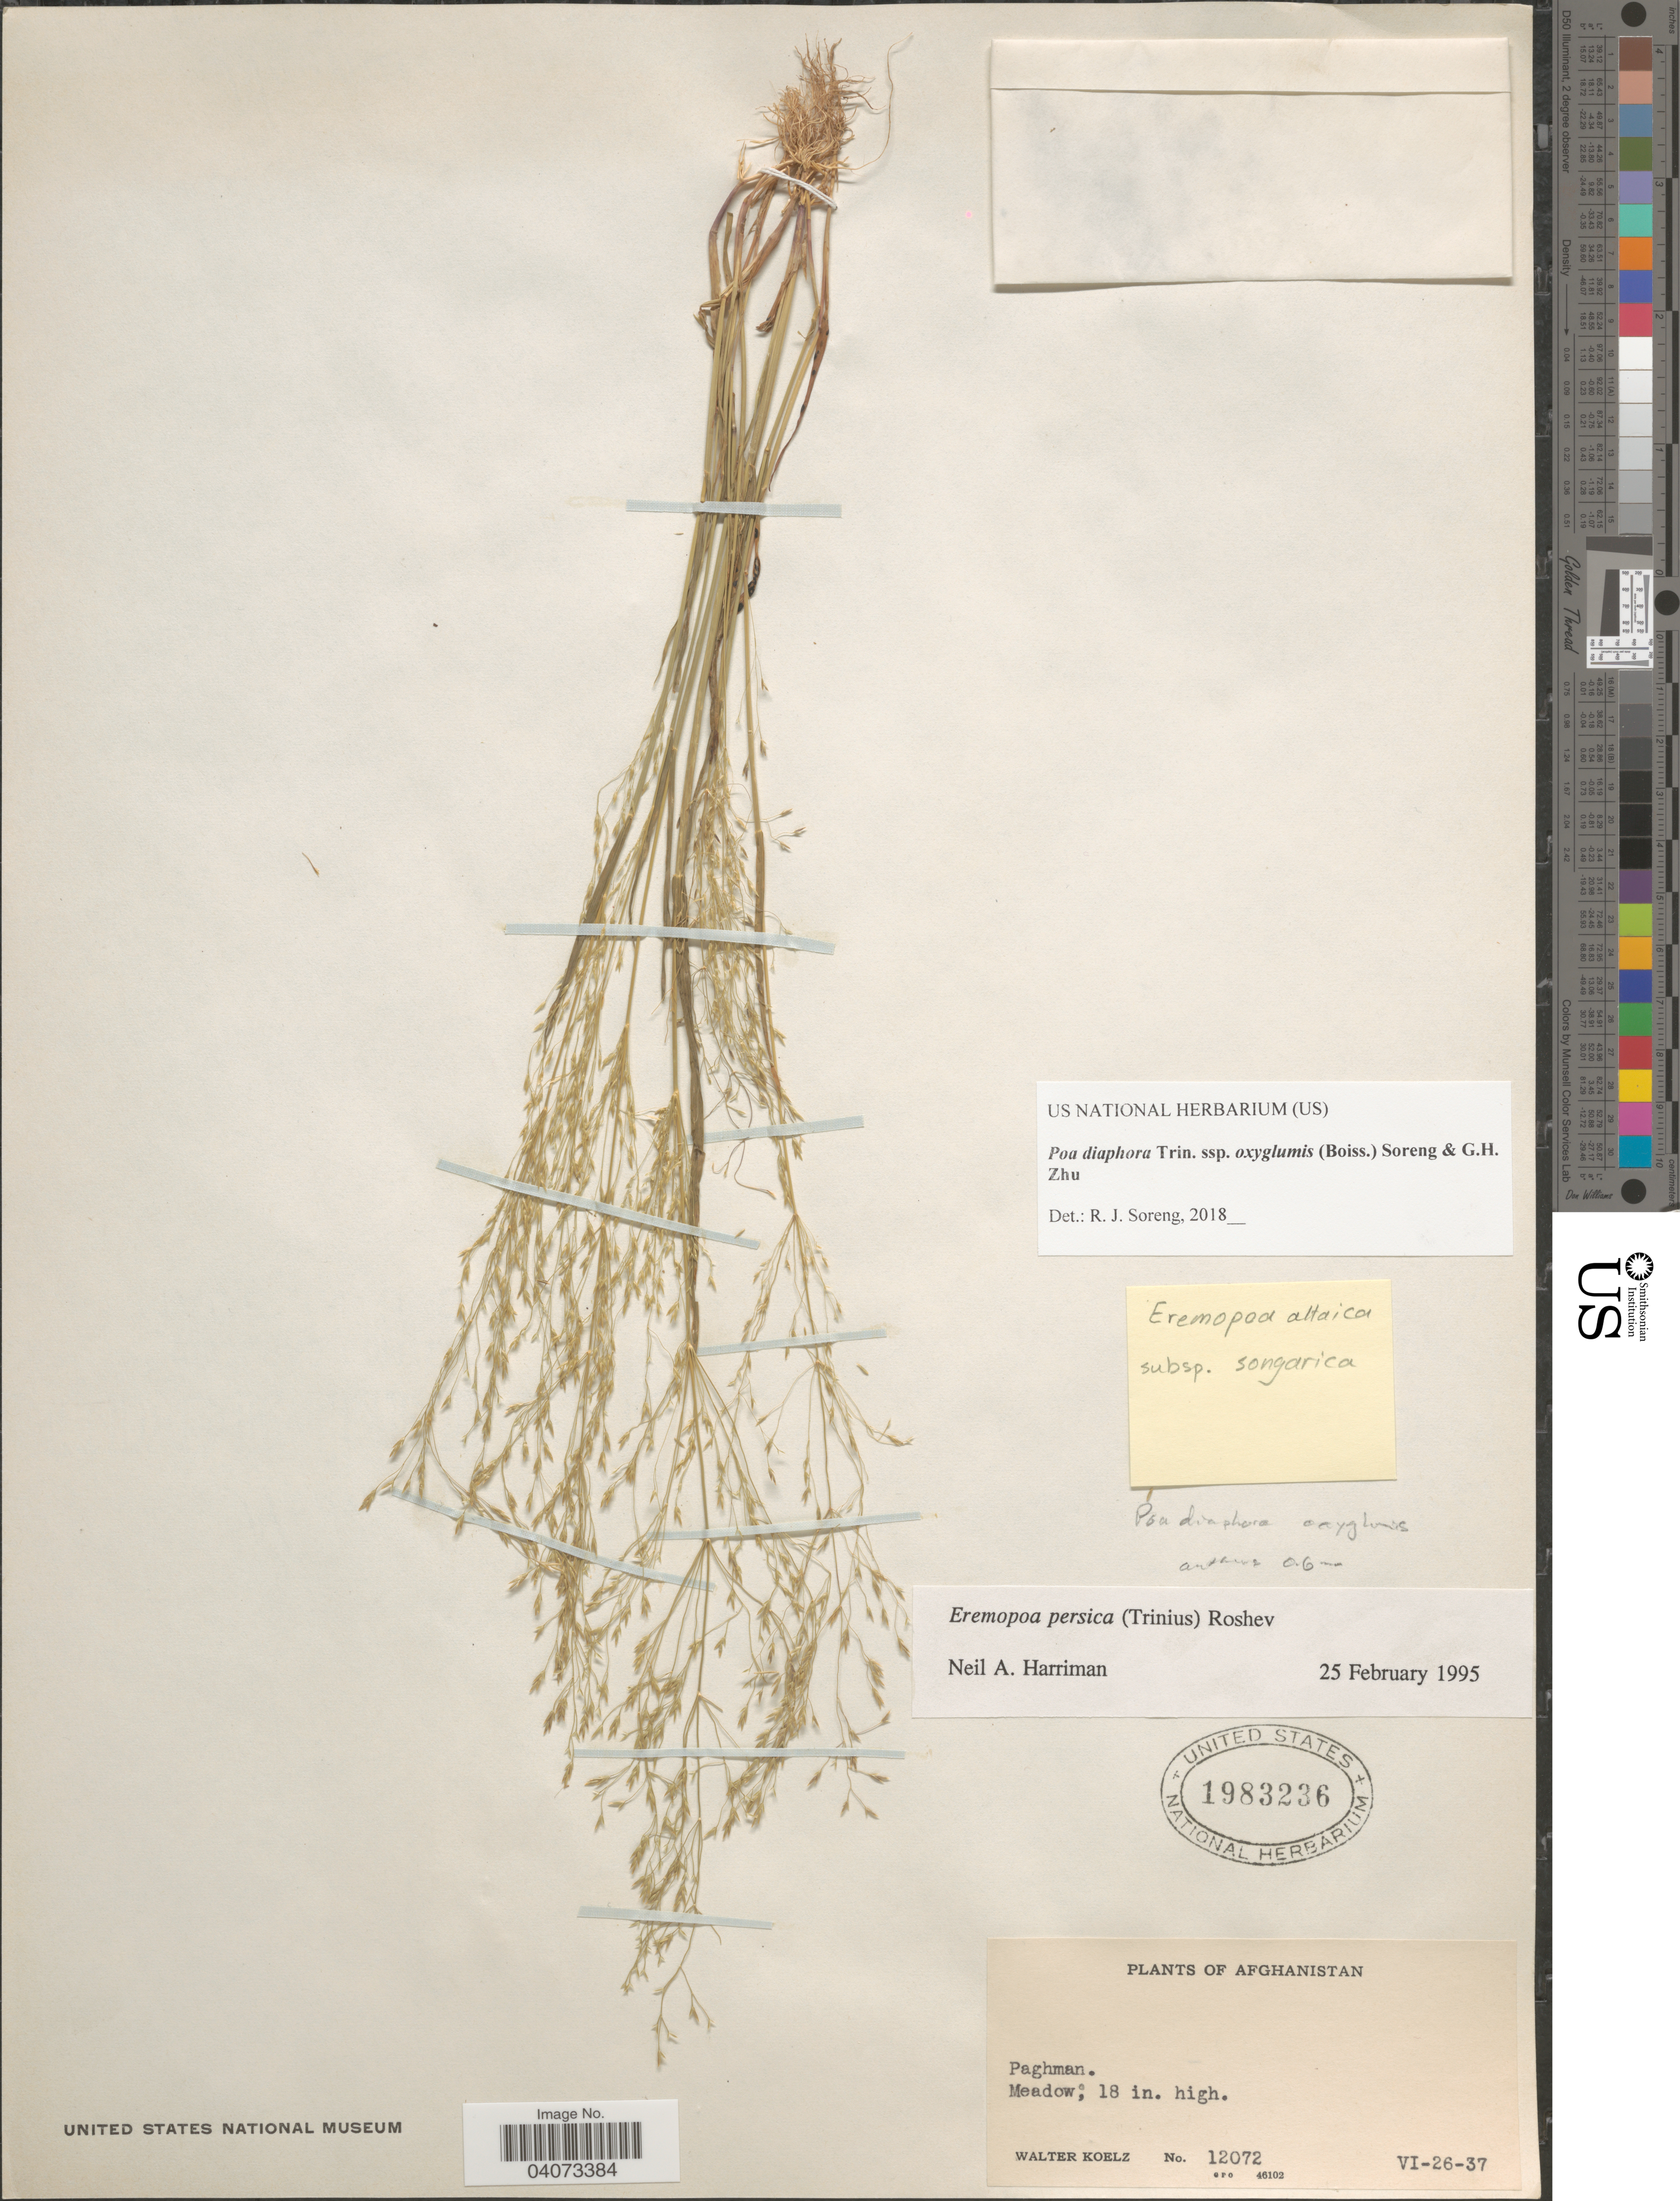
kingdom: Plantae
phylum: Tracheophyta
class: Liliopsida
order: Poales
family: Poaceae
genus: Poa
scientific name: Poa diaphora subsp. oxyglumis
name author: (Boiss.) Soreng & G.H. Zhu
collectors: W. N. Koelz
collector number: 12072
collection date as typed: Transcribed d/m/y: 26/6/37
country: Afghanistan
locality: Paghman.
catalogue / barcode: US 1983236